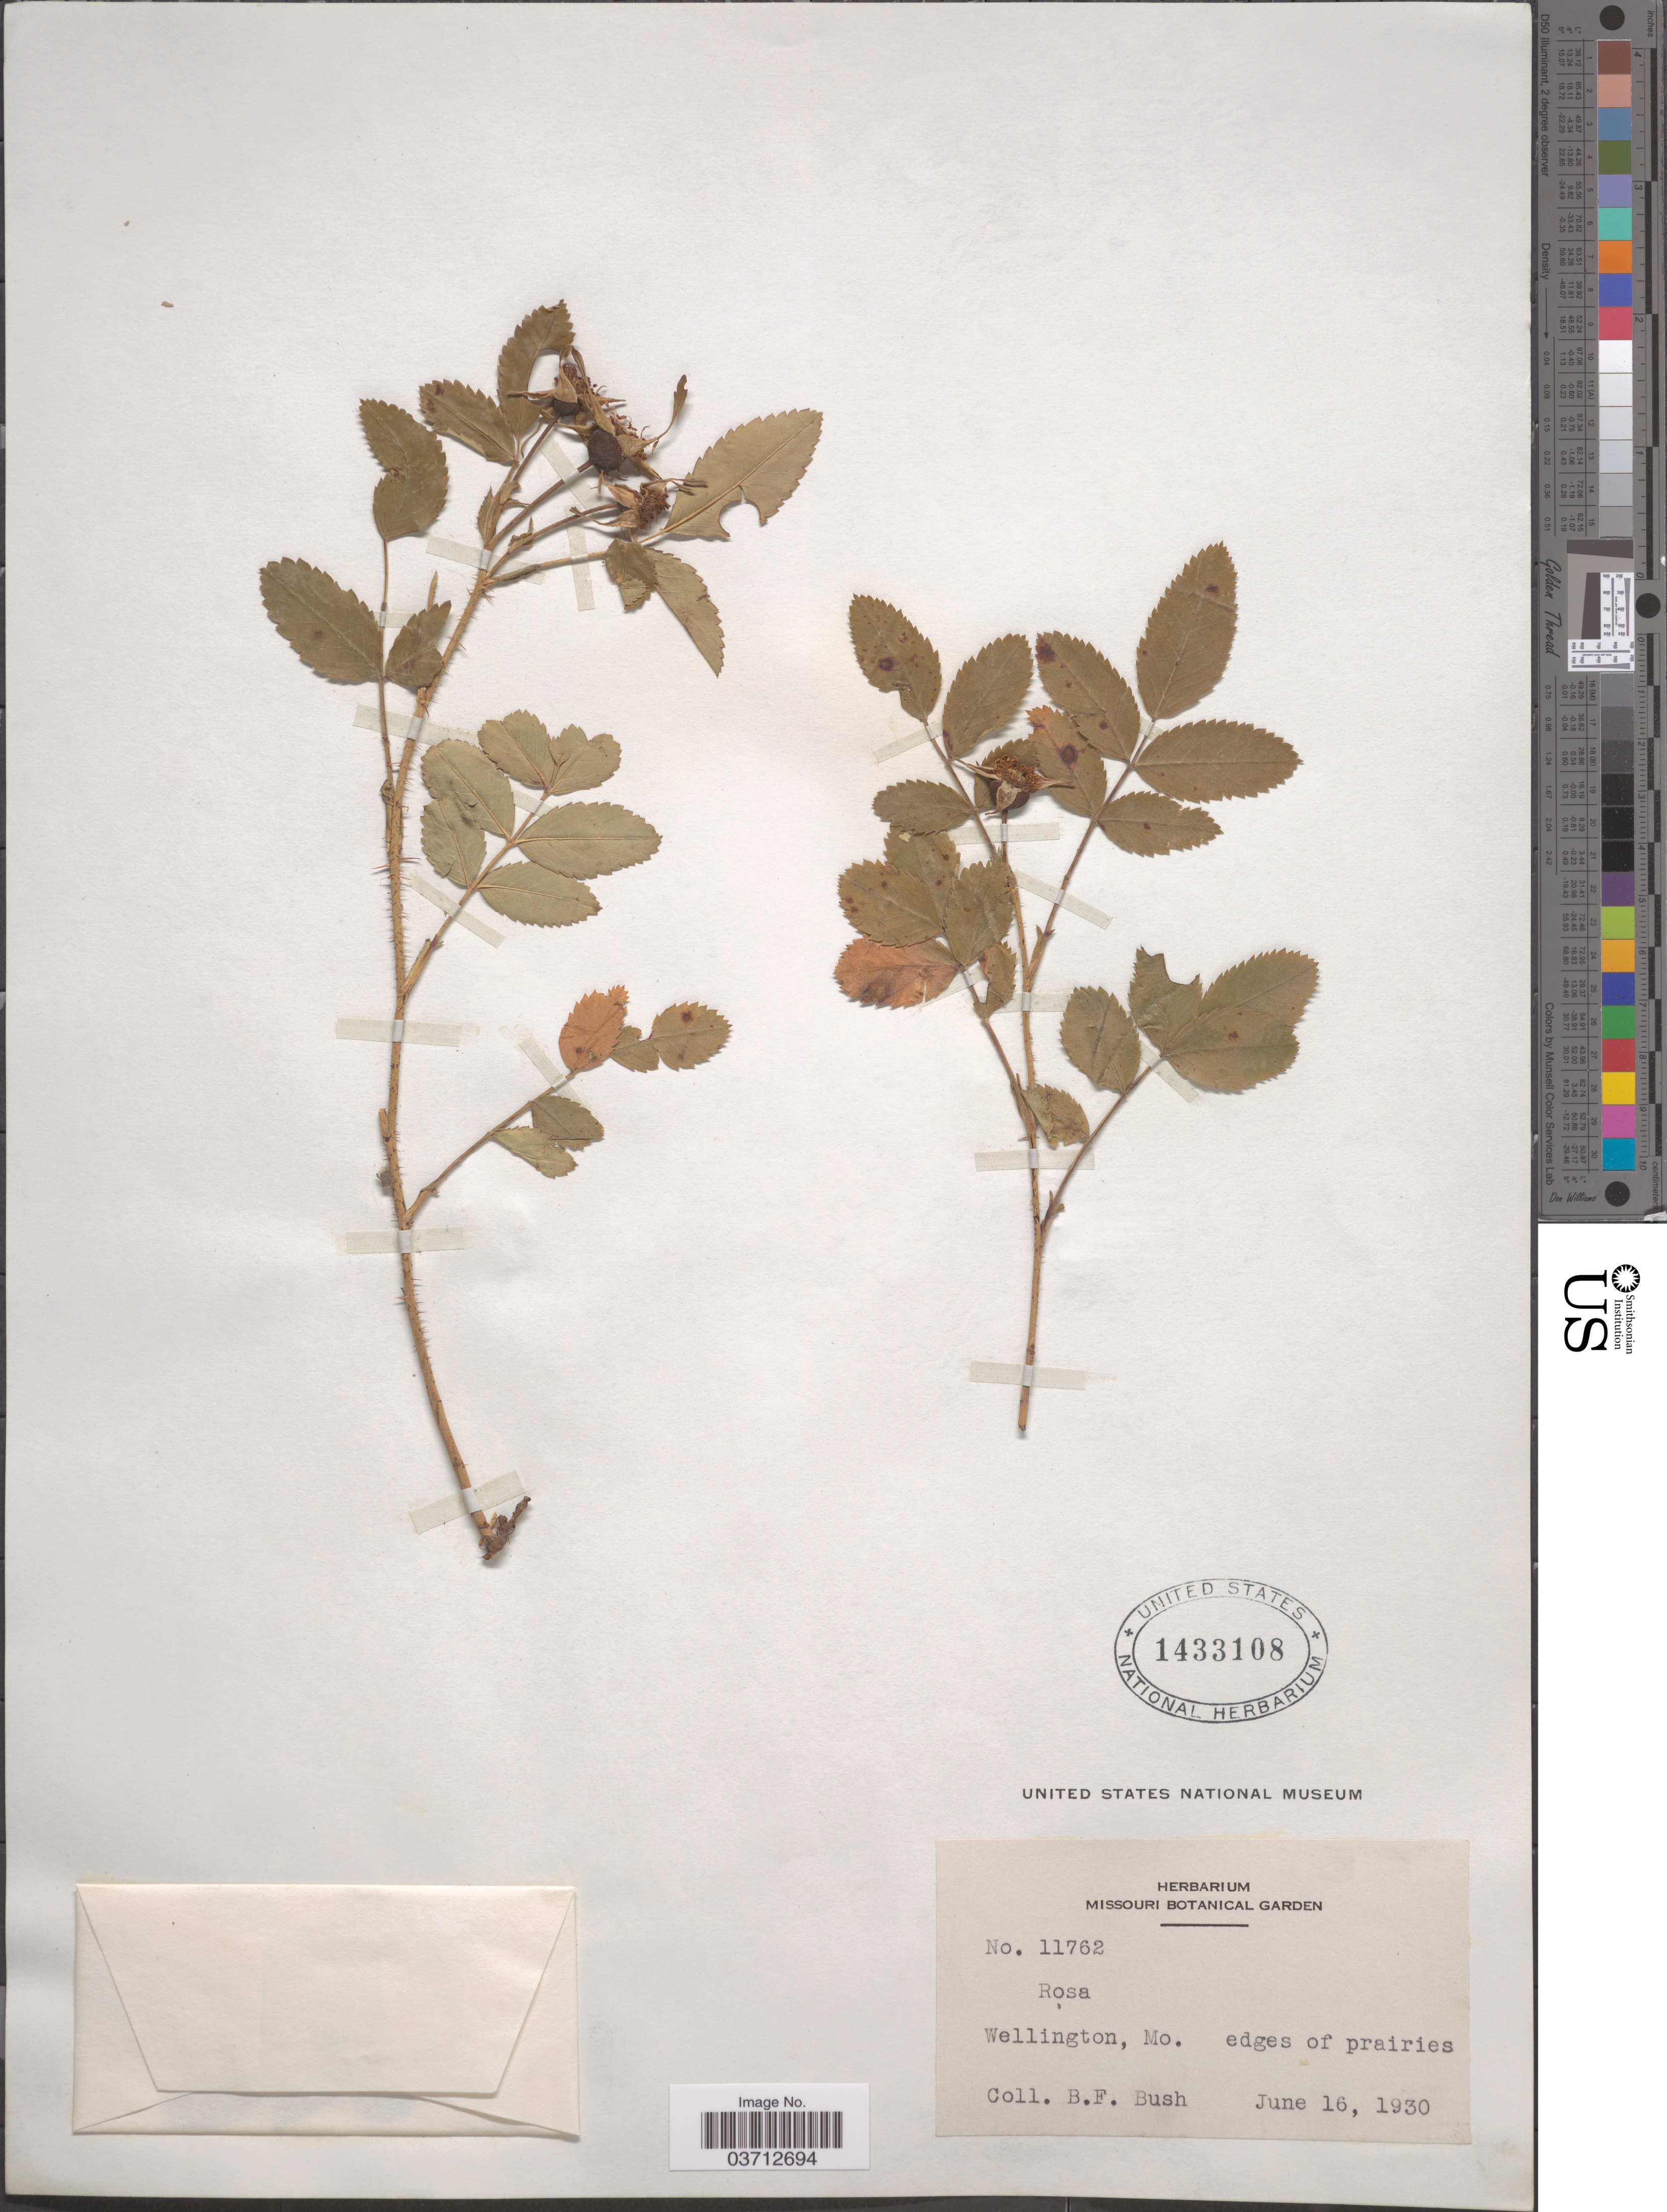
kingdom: Plantae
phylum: Tracheophyta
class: Magnoliopsida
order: Rosales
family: Rosaceae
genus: Rosa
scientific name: Rosa sp.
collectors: B. F. Bush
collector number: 11762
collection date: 1930-06-16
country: United States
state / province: Missouri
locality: Wellington.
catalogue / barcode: US 1433108